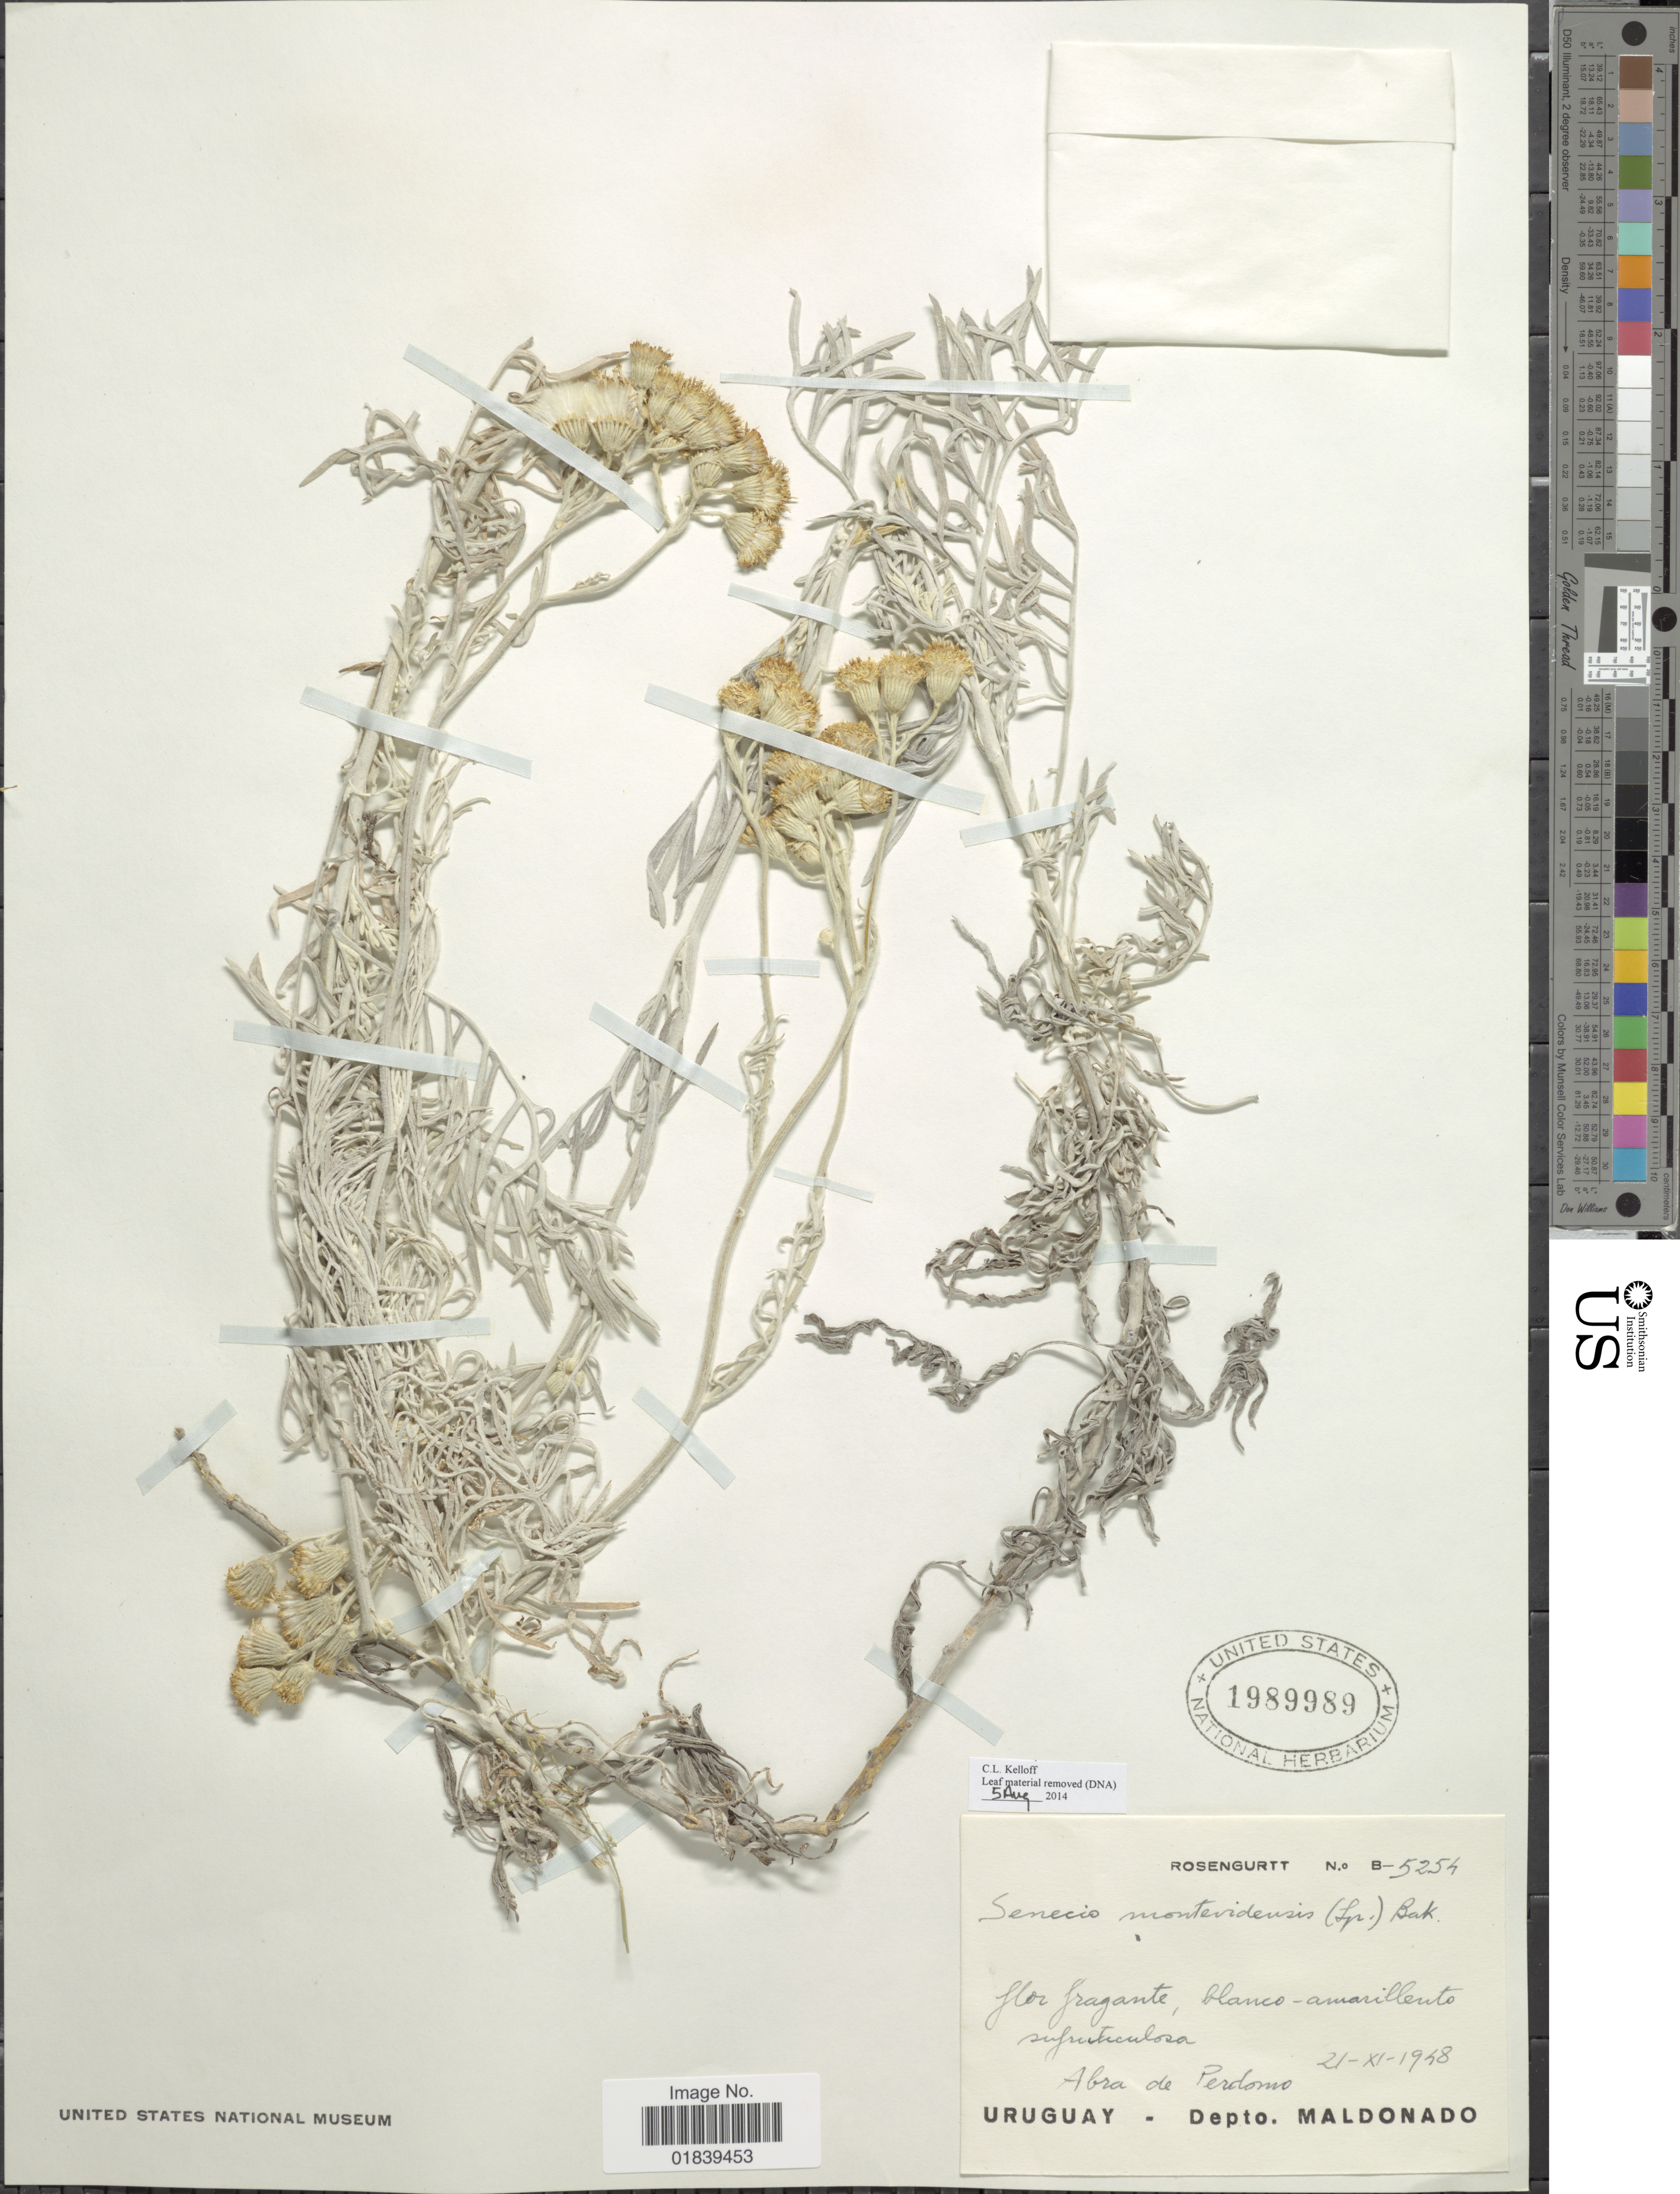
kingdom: Plantae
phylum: Tracheophyta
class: Magnoliopsida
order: Asterales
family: Asteraceae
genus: Senecio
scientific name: Senecio montevidensis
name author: (Spreng.) Baker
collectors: Rosengurtt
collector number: B-5254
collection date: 1948-11-21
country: Uruguay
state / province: Maldonado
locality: Abra de Perdomo.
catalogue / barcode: US 1989989